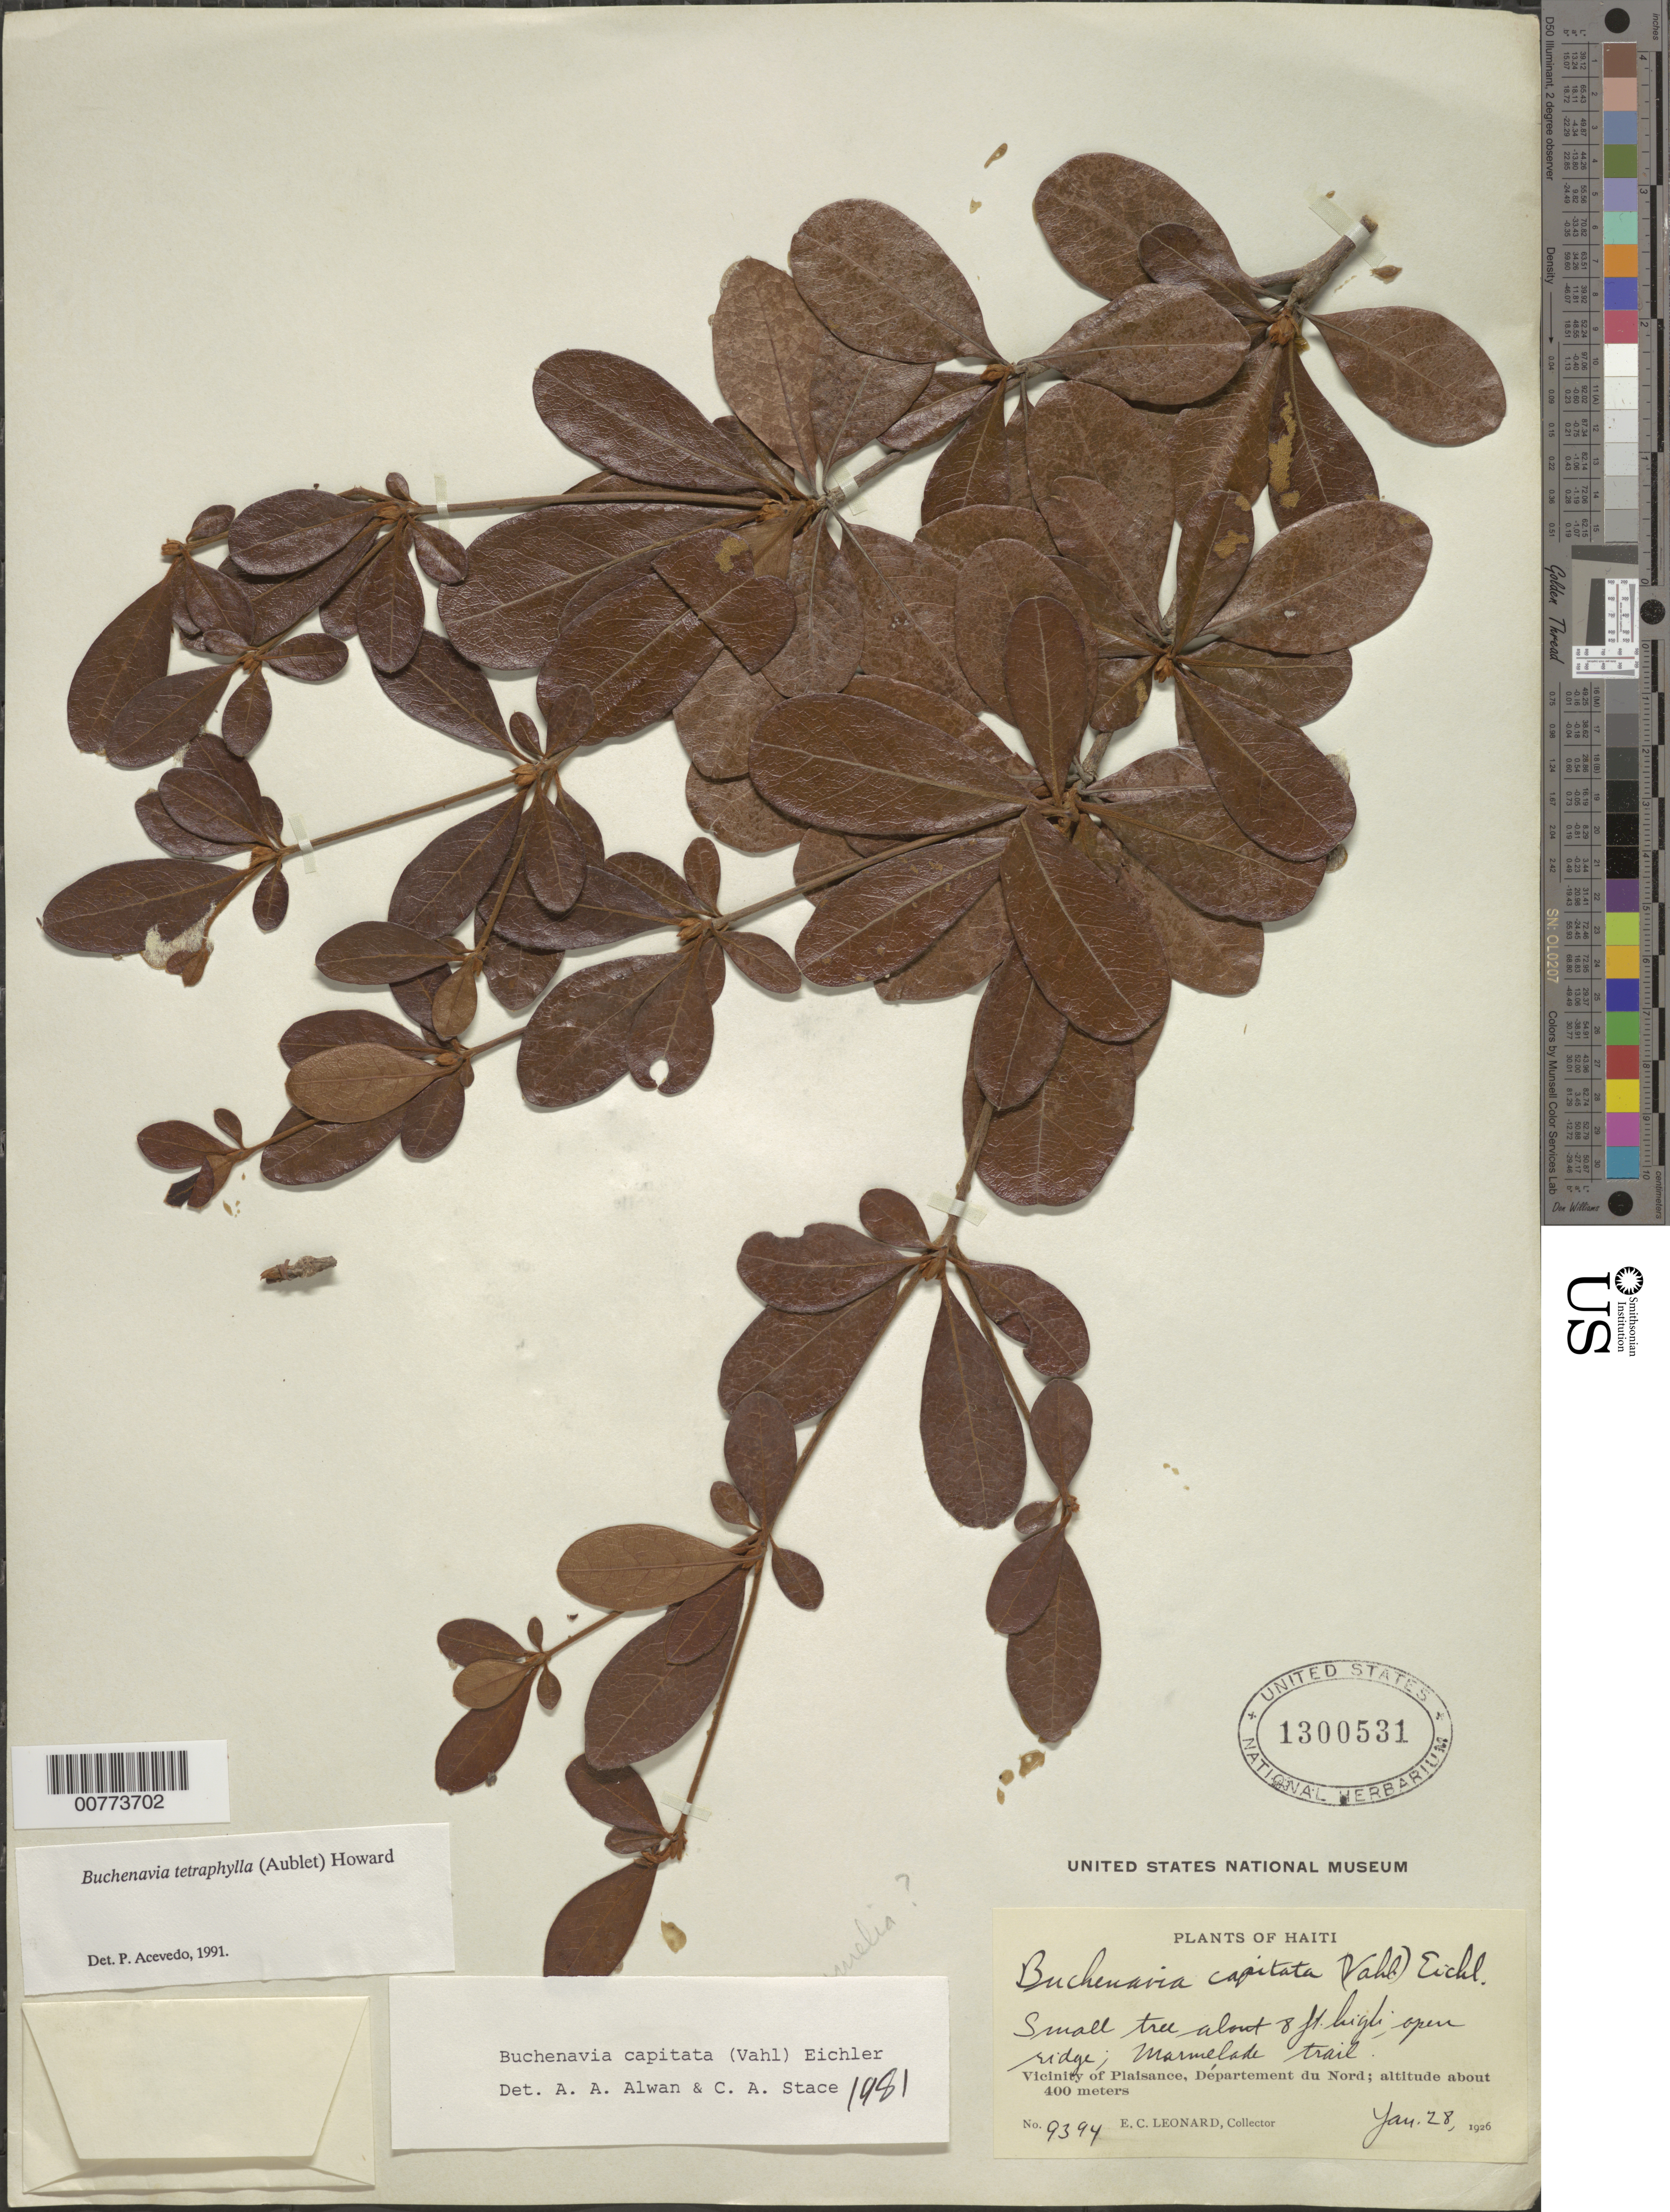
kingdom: Plantae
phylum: Tracheophyta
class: Magnoliopsida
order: Myrtales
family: Combretaceae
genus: Terminalia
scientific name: Terminalia tetraphylla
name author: (Aubl.) Gere & Boatwr.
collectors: E. C. Leonard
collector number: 9394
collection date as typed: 28 Jan 1926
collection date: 1926-01-28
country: Haiti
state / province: Nord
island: Hispaniola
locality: Vicinity of Plaisance, Marmelade trail.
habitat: Open ridge.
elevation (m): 400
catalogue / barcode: US 1300531